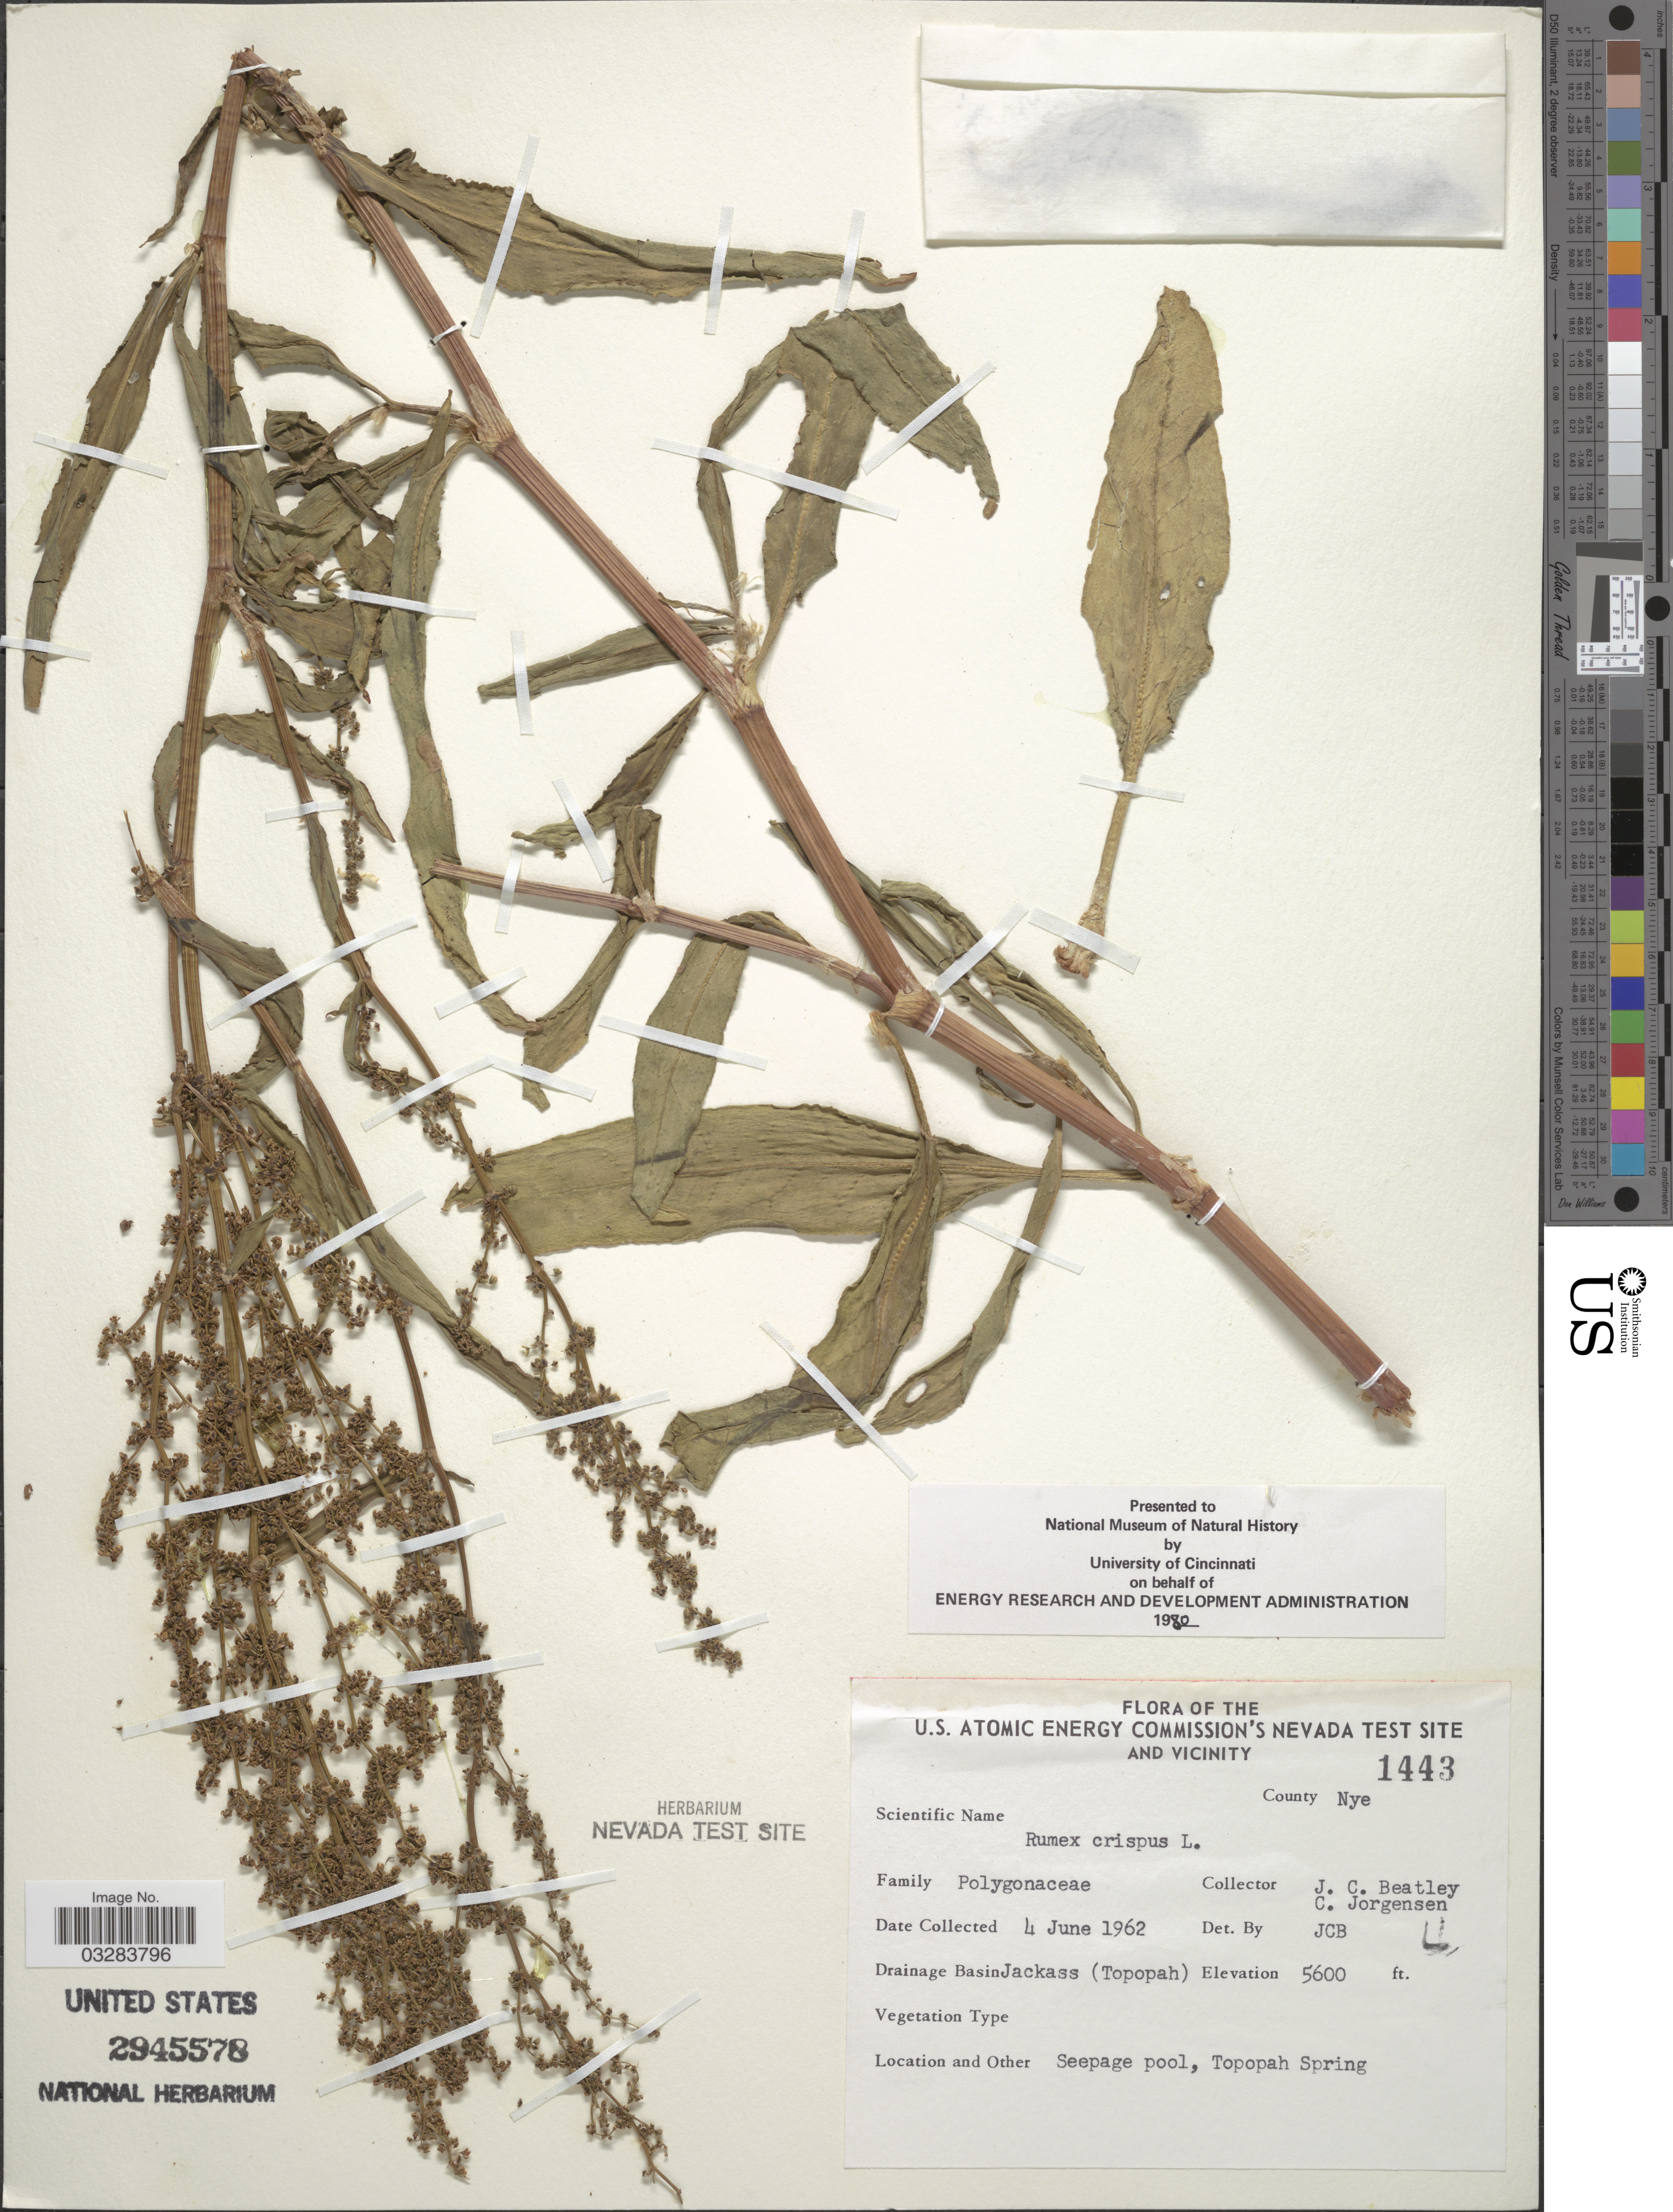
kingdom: Plantae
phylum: Tracheophyta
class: Magnoliopsida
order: Caryophyllales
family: Polygonaceae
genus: Rumex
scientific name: Rumex crispus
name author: L.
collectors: J. C. Beatley & C. A. Jørgensen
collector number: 1443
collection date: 1962-06-04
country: United States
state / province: Nevada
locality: U.S. Atomic Energy Commission's Nevada Test Site and Vicinity, County Nye, Drainage Basin Jackass (Topopah), Seepage pool, Topopah Spring.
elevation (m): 1707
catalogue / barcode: US 2945578